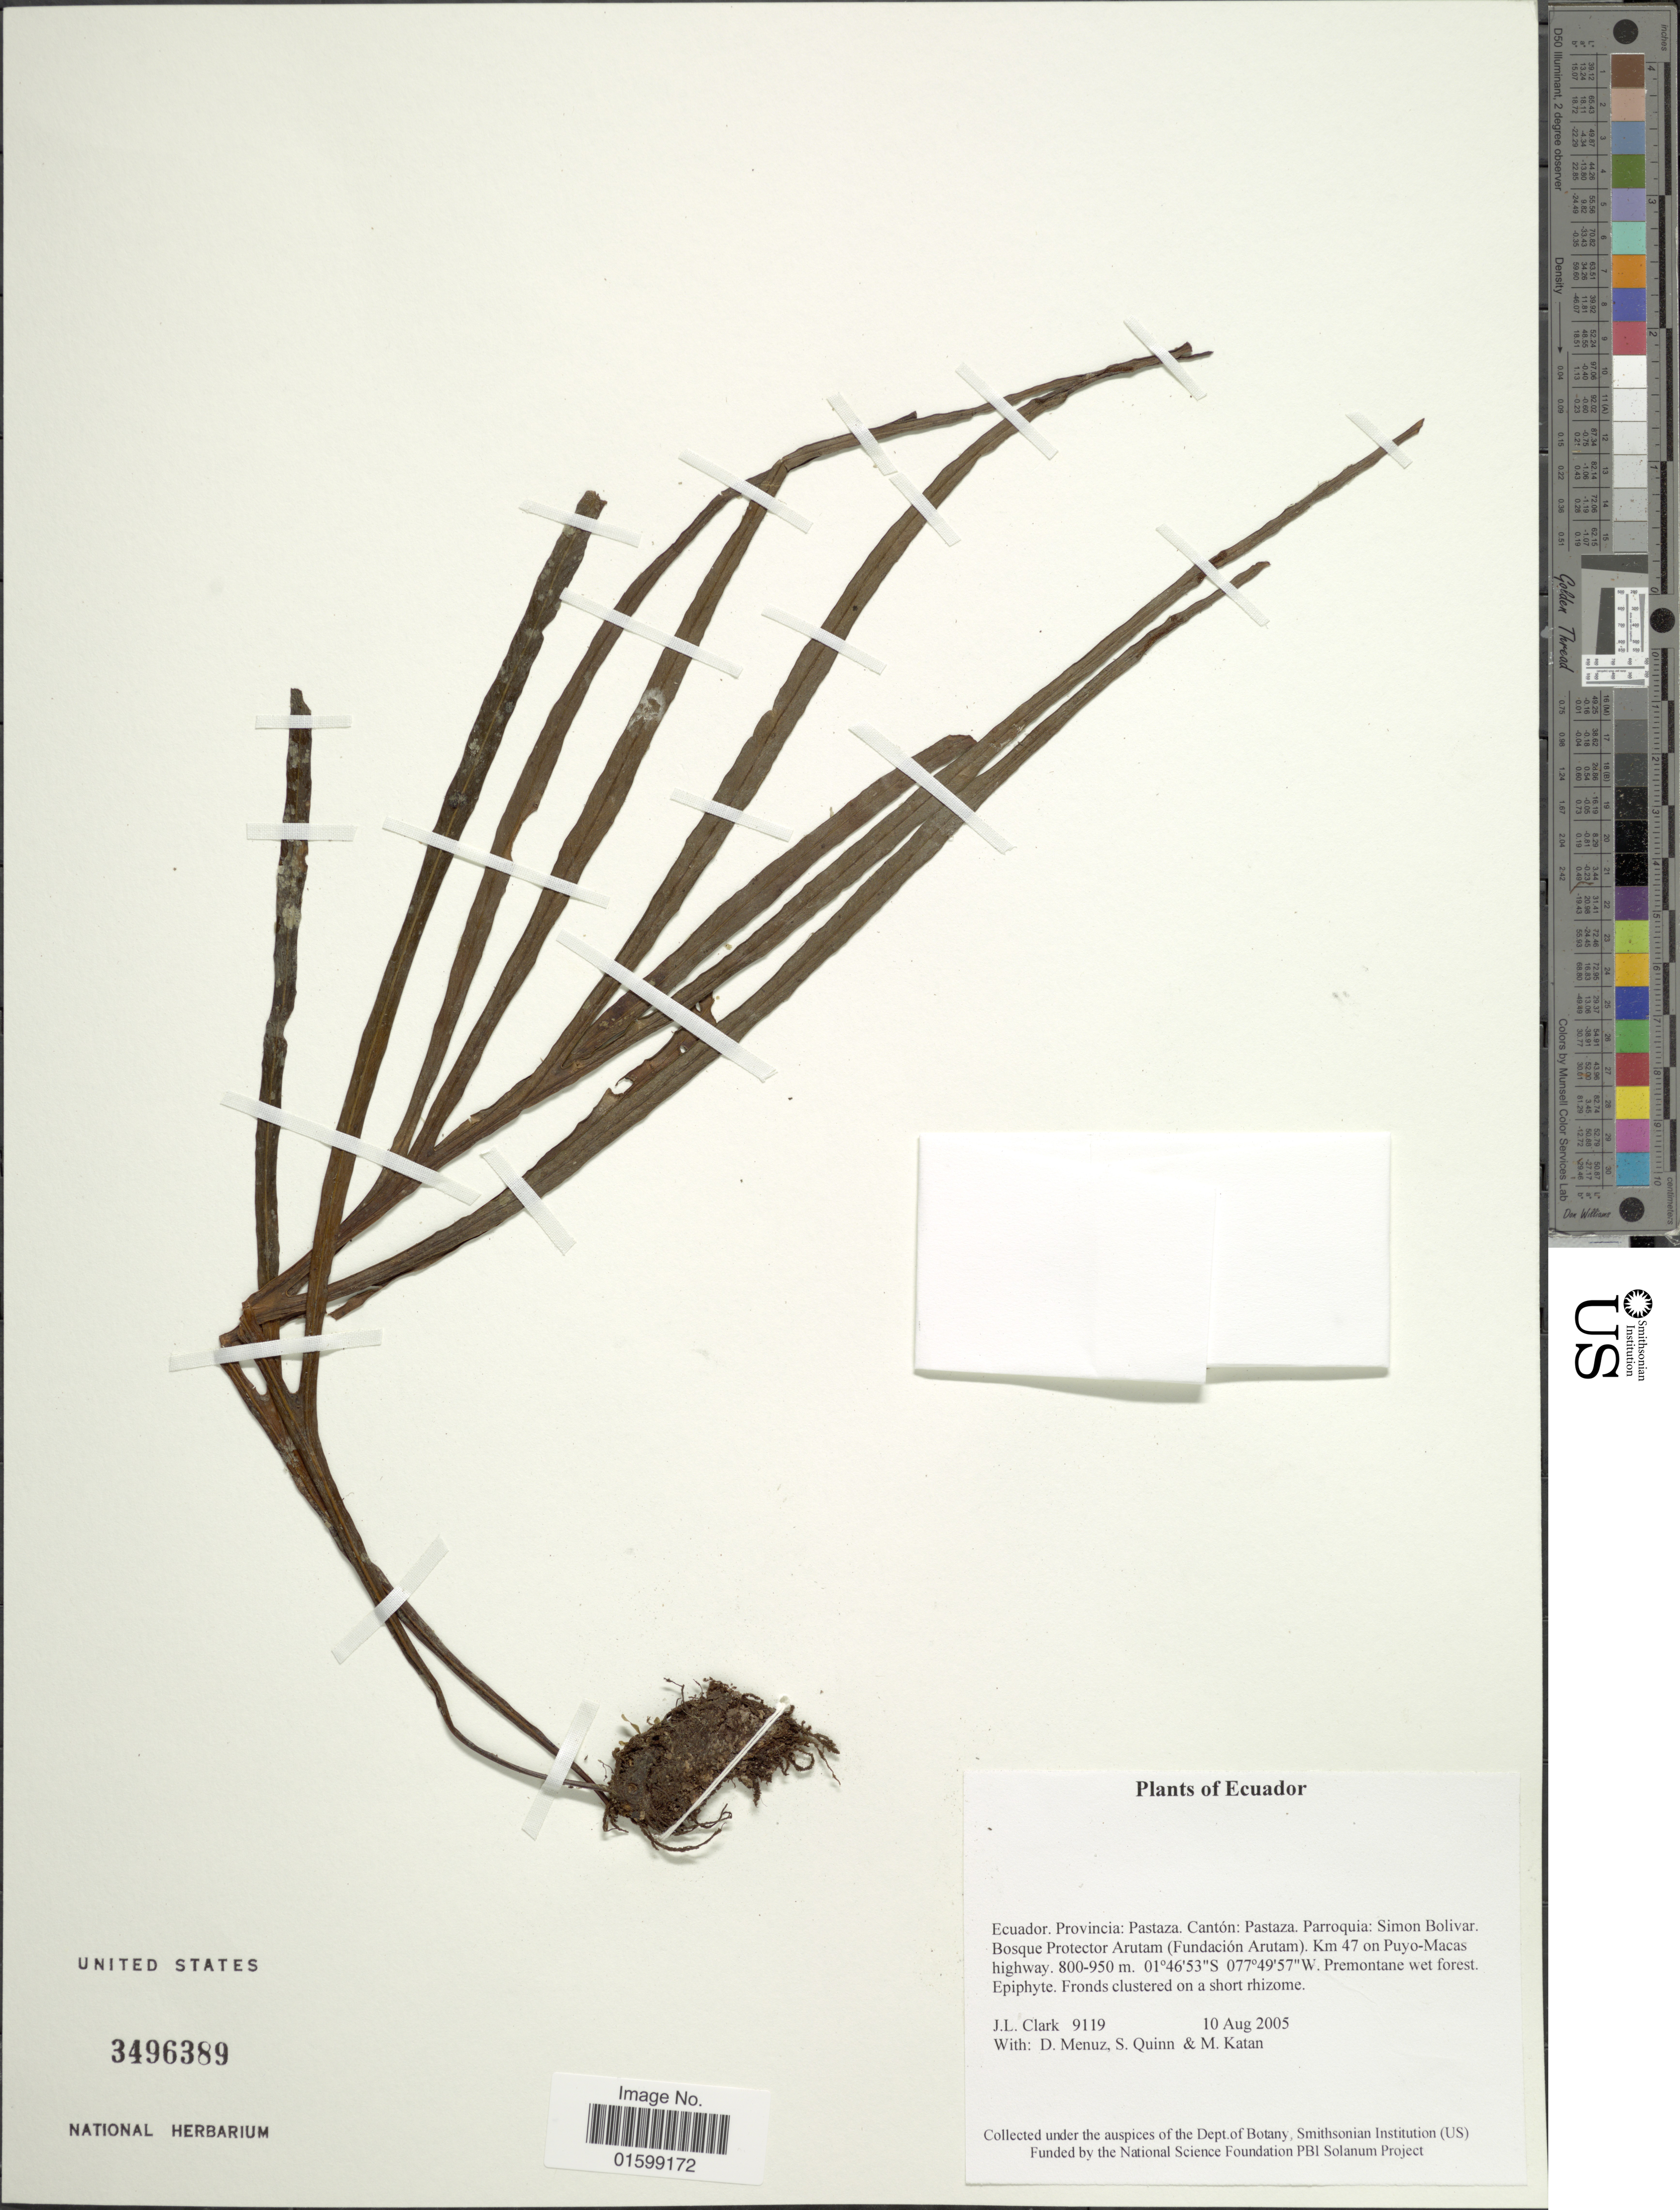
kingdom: Plantae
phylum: Tracheophyta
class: Polypodiopsida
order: Polypodiales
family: Polypodiaceae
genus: Pleopeltis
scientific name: Pleopeltis desvauxii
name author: (Klotzsch) Salino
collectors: J. L. Clark, D. Menuz, S. Quinn & M. Katan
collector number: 9119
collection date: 2005-08-10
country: Ecuador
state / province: Pastaza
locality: Pastaza Cantón: Pastaza, Parroquía: Simon Bolivar, Bosque Protector Arutam (Fundación Arutam), Km 47 on Puyo-Macas highway, premontane wet forest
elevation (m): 800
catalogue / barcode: US 3496389